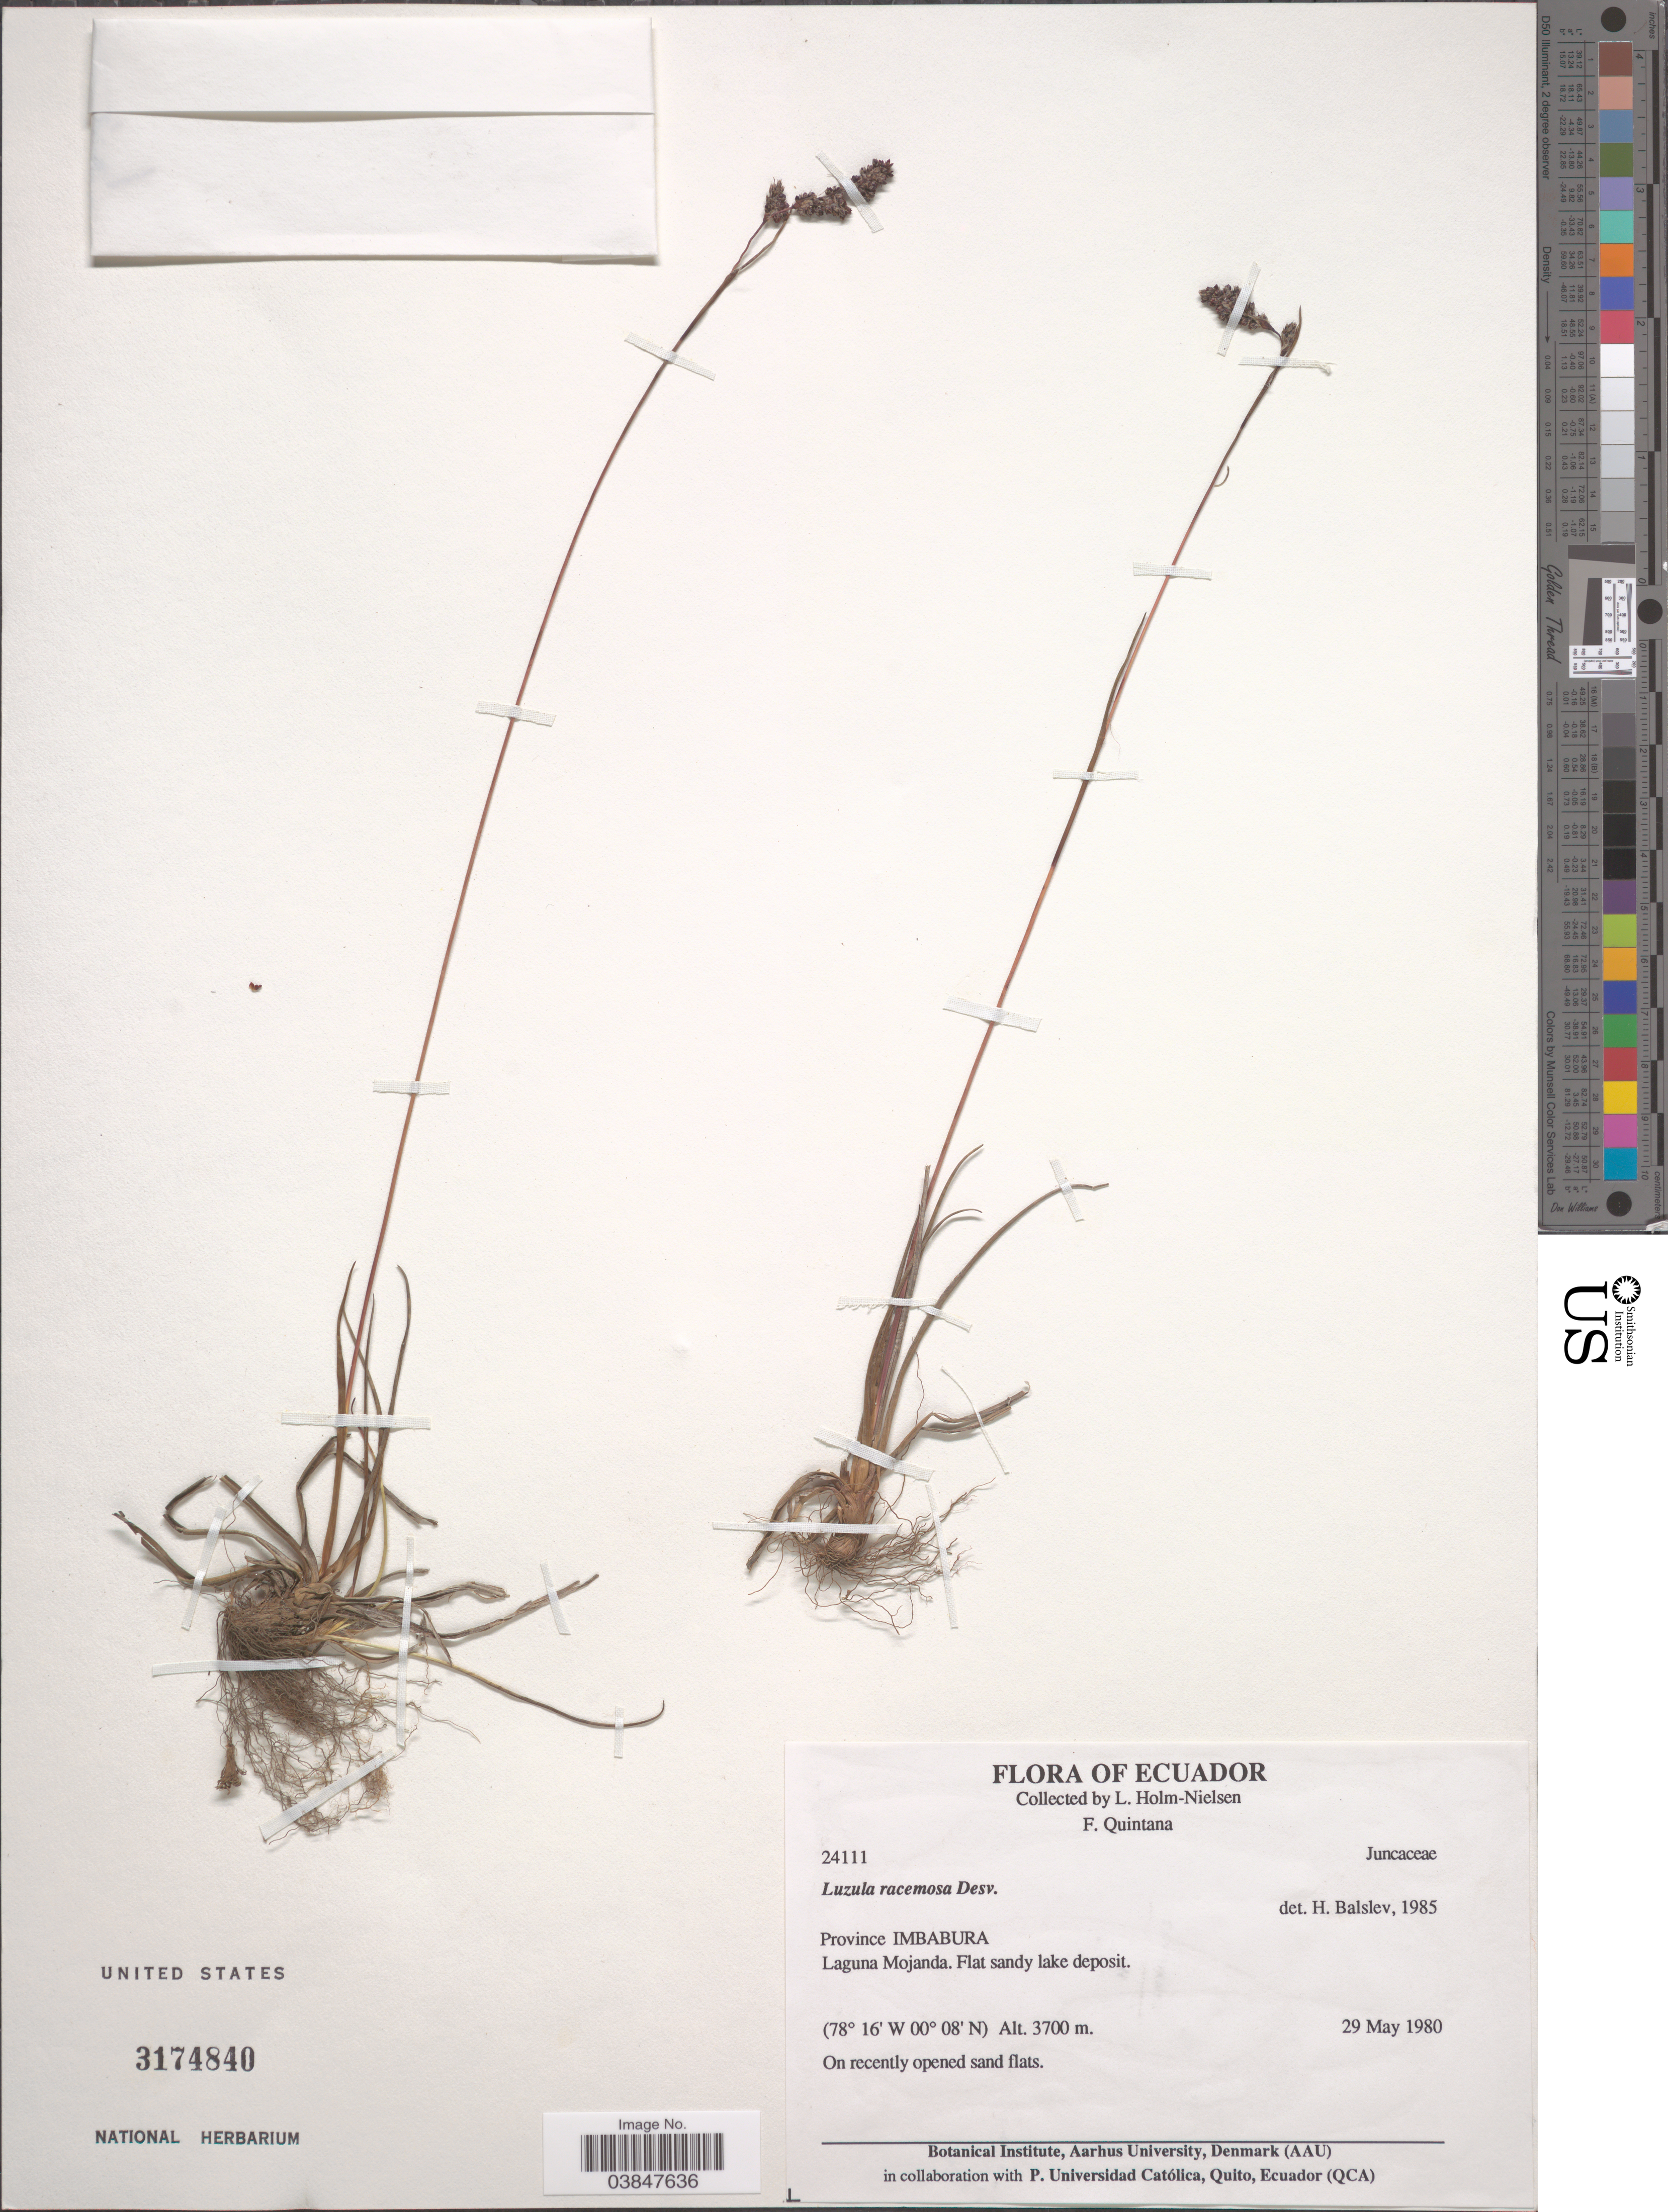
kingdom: Plantae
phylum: Tracheophyta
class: Liliopsida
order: Poales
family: Juncaceae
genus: Luzula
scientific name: Luzula racemosa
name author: Desv.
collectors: L. B. Holm-Nielsen & F. Quintana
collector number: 24111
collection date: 1980-05-29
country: Ecuador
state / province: Imbabura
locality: Laguna Mojanda.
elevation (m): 3700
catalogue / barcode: US 3174840